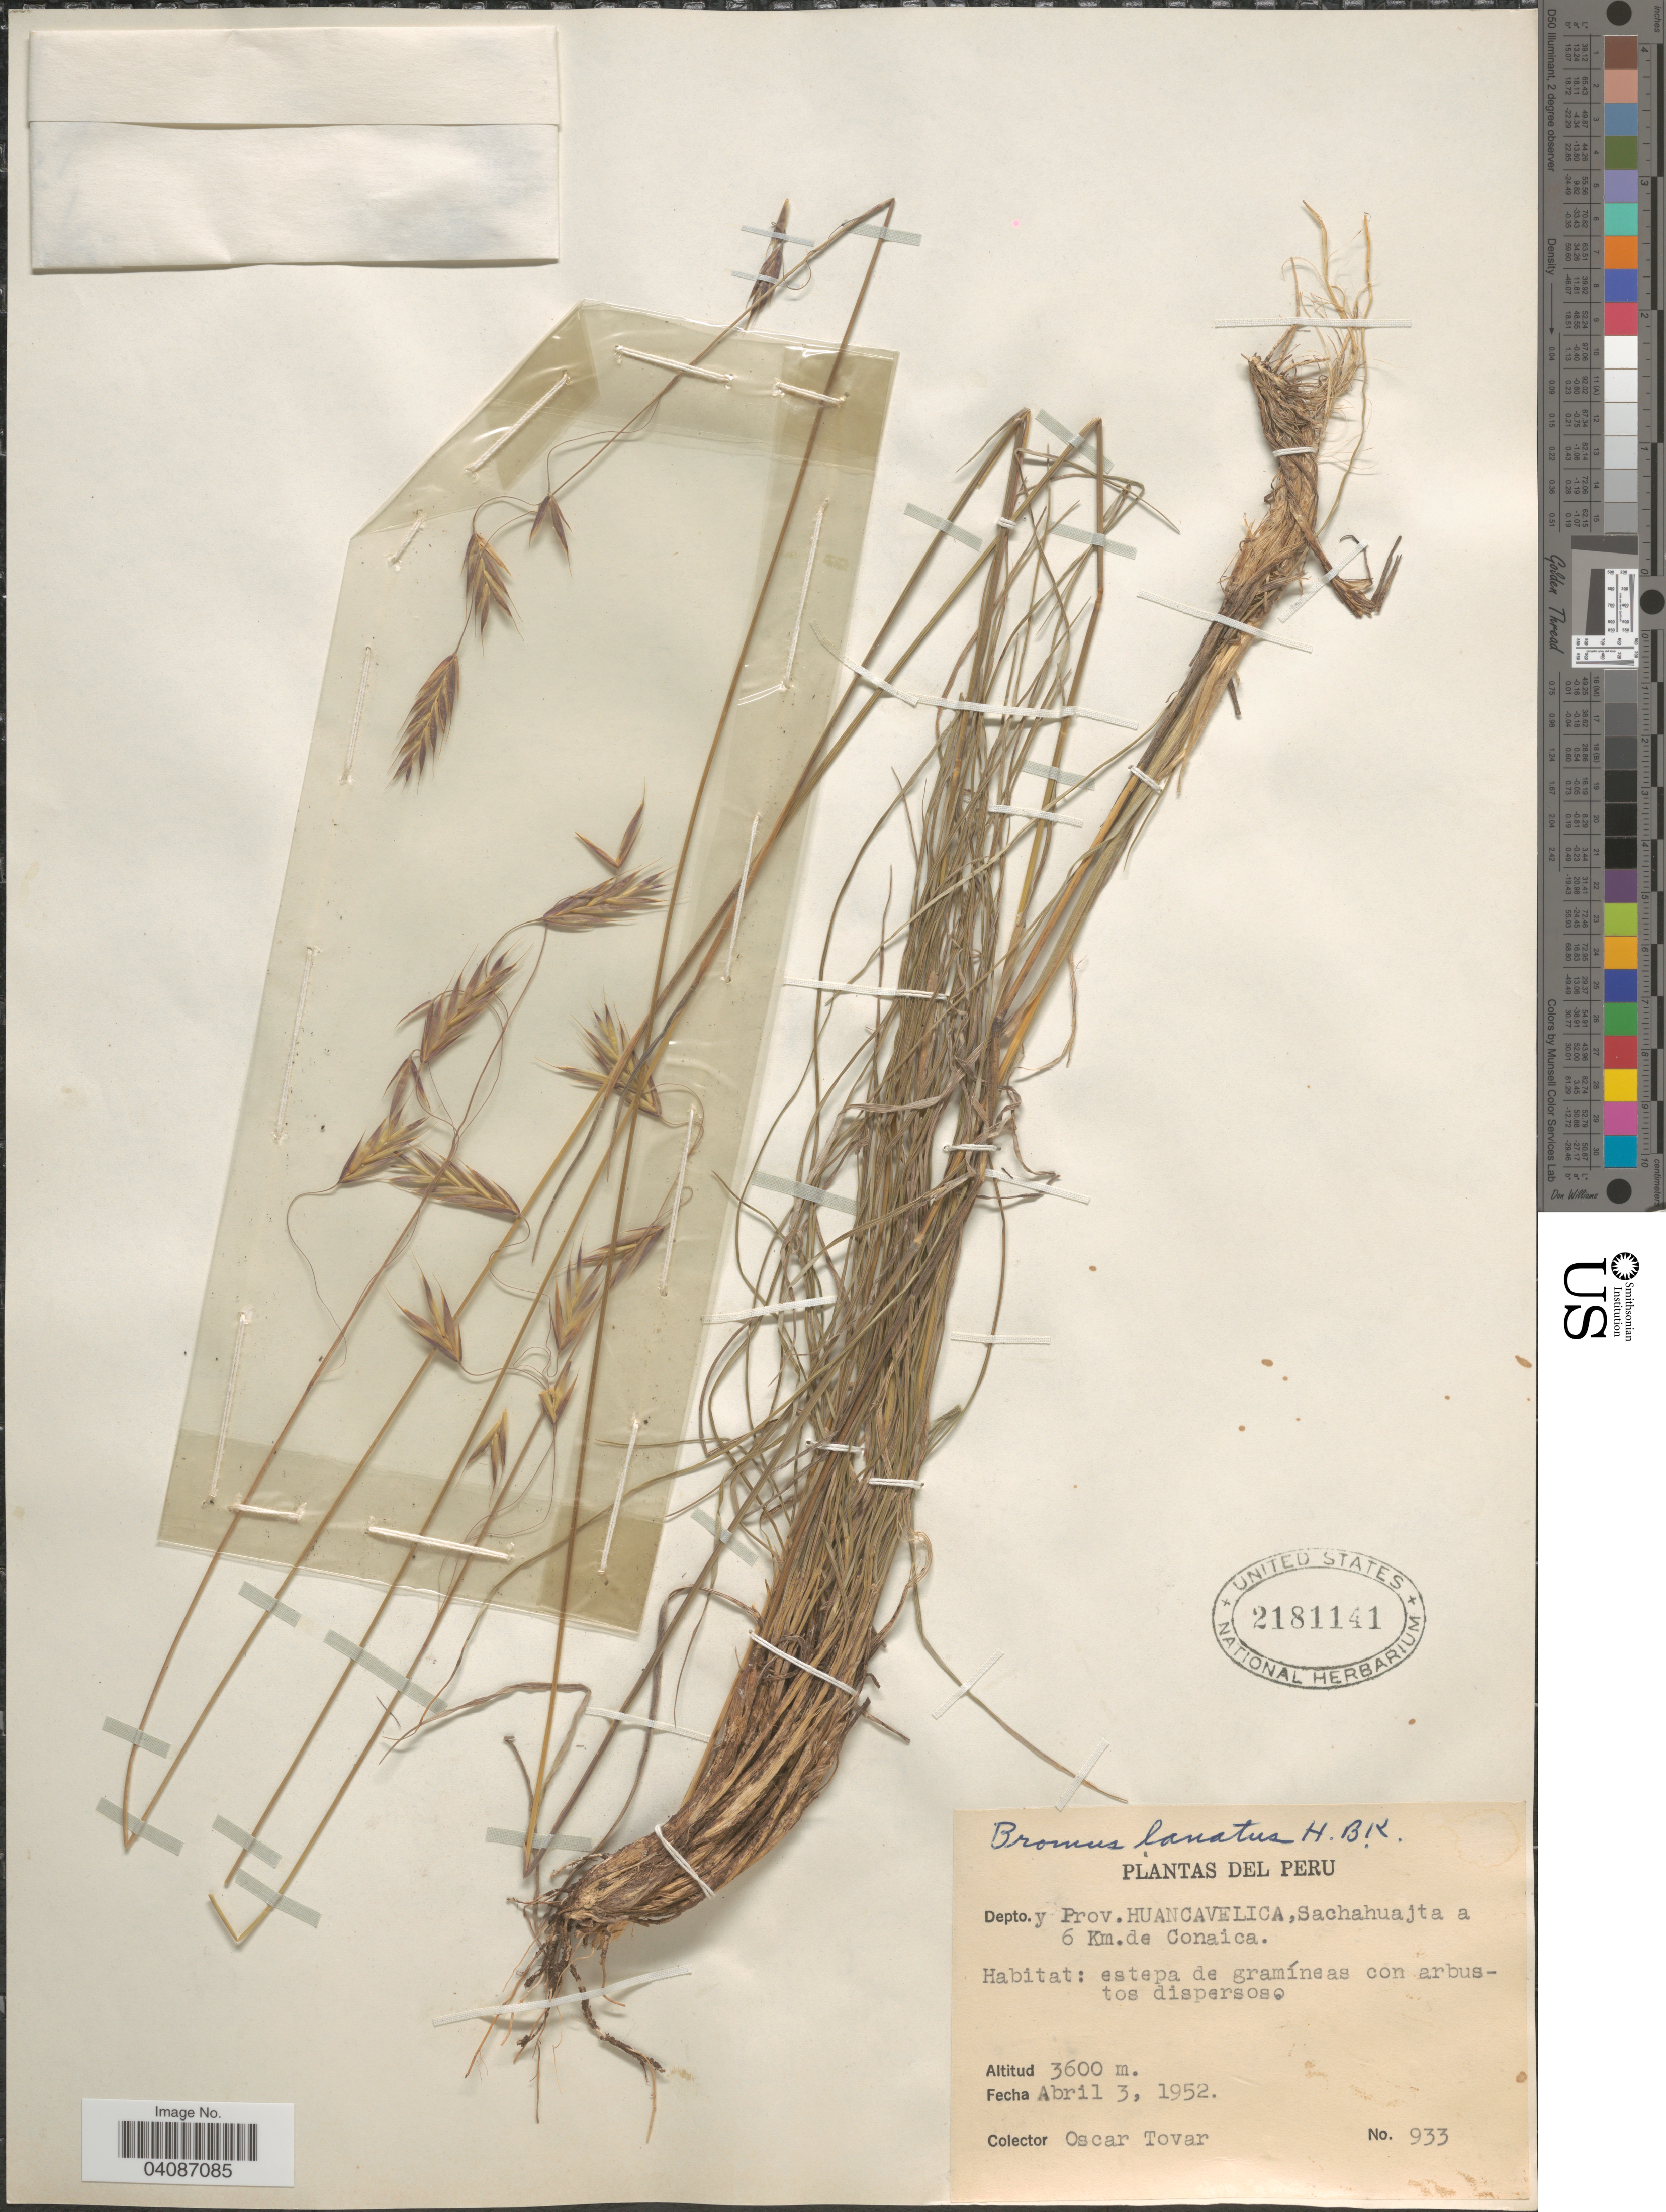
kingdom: Plantae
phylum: Tracheophyta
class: Liliopsida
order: Poales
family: Poaceae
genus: Bromus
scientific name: Bromus lanatus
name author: Kunth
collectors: Ó. Tovar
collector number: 933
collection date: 1952-04-03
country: Peru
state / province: Huancavelica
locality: Depto. y Prov.Huancavelica,Sachahuajta a 6 Km.de Conaica.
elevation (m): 3600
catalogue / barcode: US 2181141